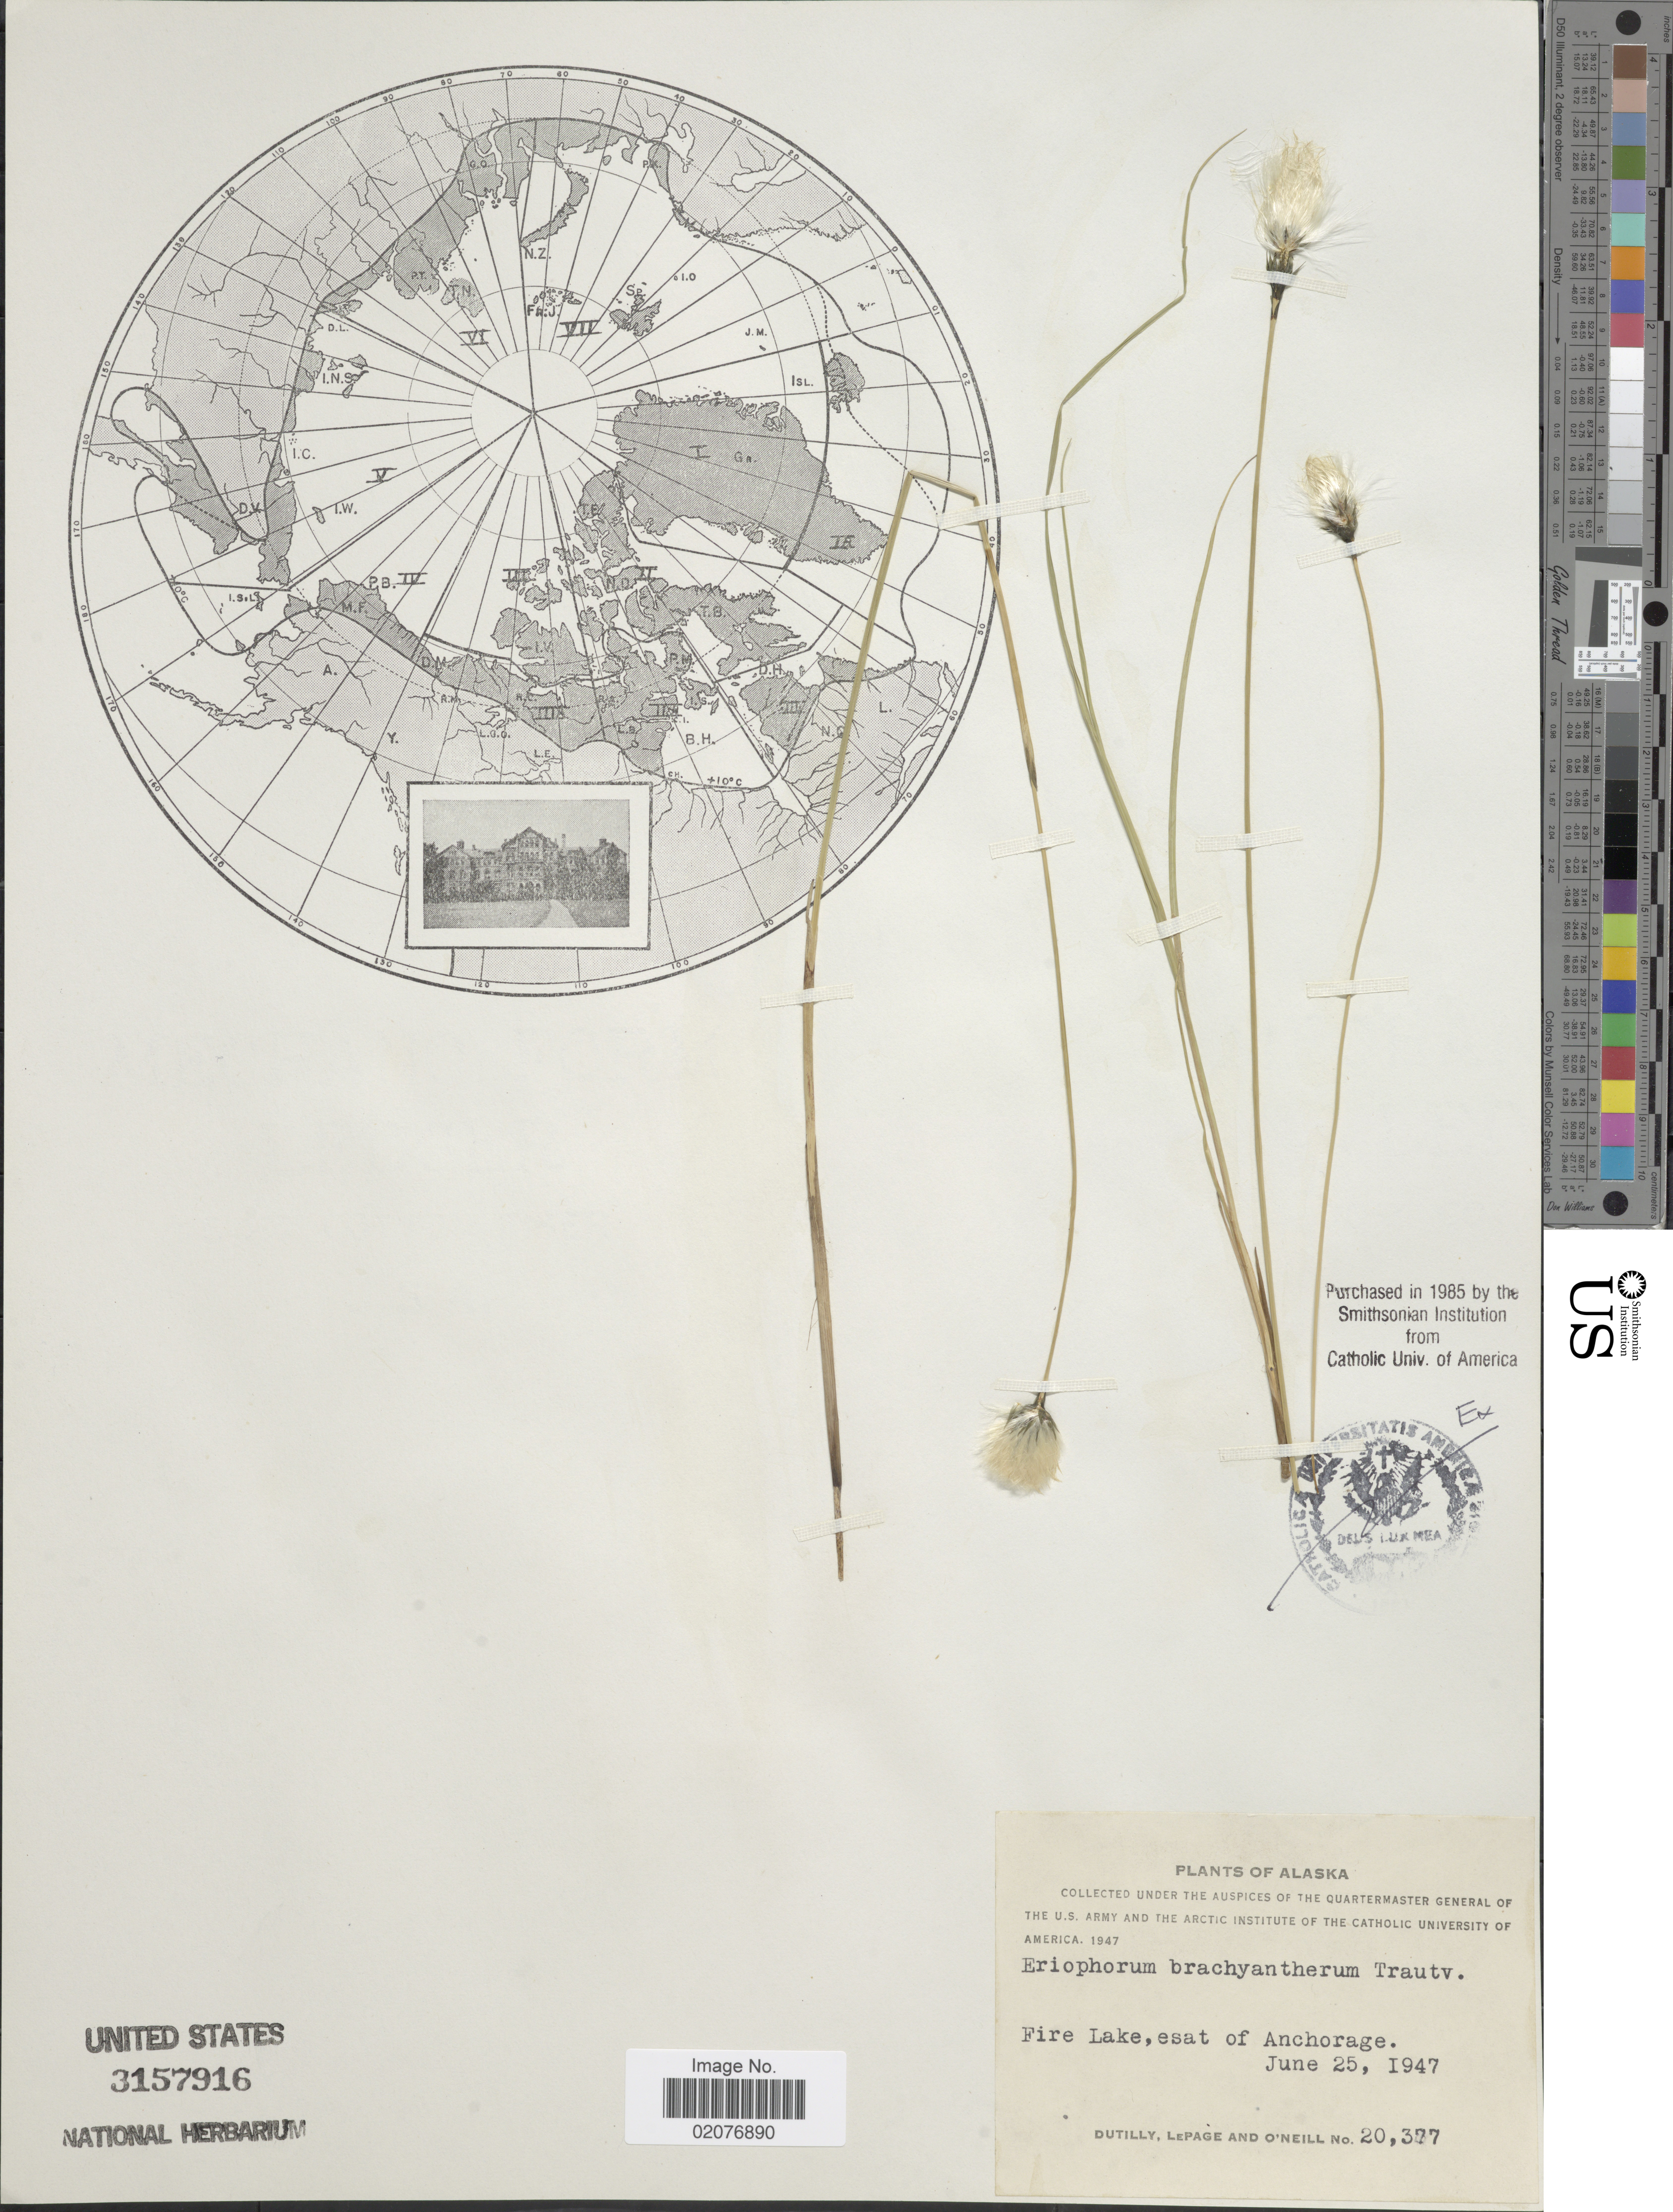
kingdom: Plantae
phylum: Tracheophyta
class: Liliopsida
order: Poales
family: Cyperaceae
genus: Eriophorum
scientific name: Eriophorum brachyantherum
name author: Trautv. & C.A. Mey.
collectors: -. Dutilly, -. LePage & O' Neill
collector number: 20377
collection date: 1947-06-25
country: United States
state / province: Alaska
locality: Fire Lake, east of Anchorage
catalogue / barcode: US 3157916